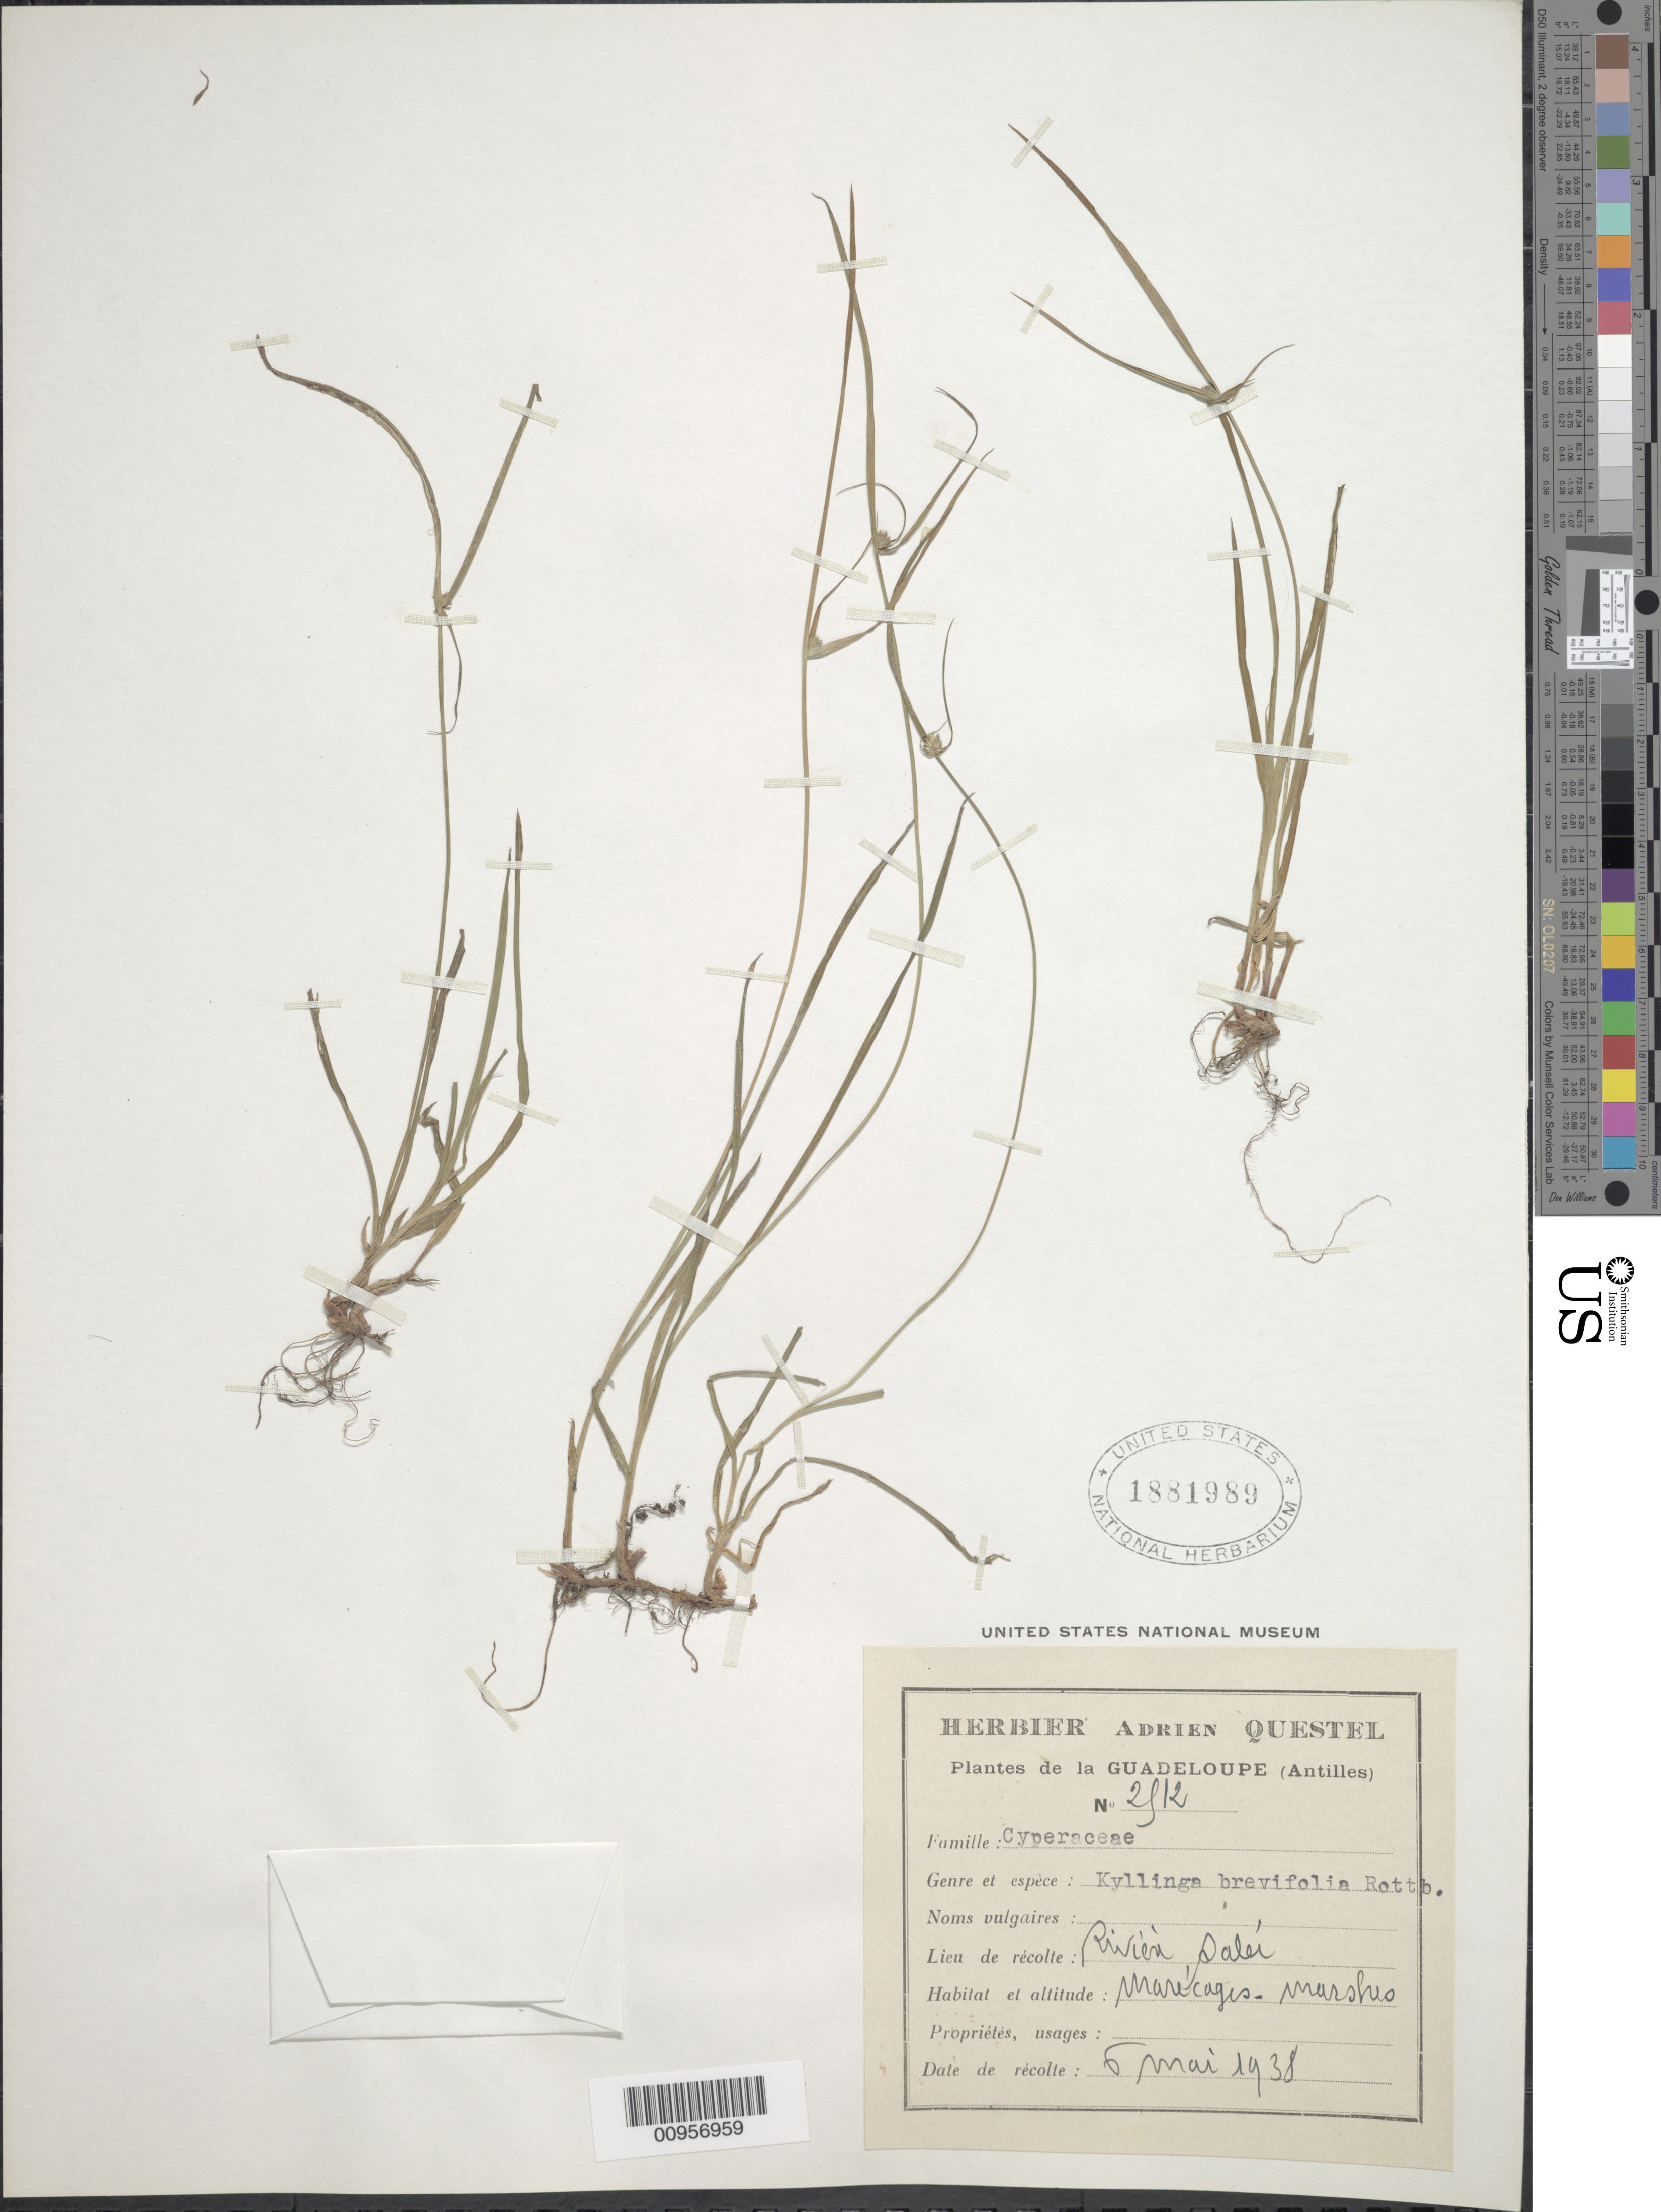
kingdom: Plantae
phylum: Tracheophyta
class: Liliopsida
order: Poales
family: Cyperaceae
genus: Cyperus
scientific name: Cyperus brevifolius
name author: (Rottb.) Hassk.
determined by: Strong, M. T., (US), Smithsonian Institution - National Museum of Natural History (UNITED STATES)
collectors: A. Questel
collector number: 2512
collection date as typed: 06 May 1938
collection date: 1938-05-06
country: Guadeloupe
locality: Rivière "Salér"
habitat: Marécages, marshes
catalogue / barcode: US 1881989